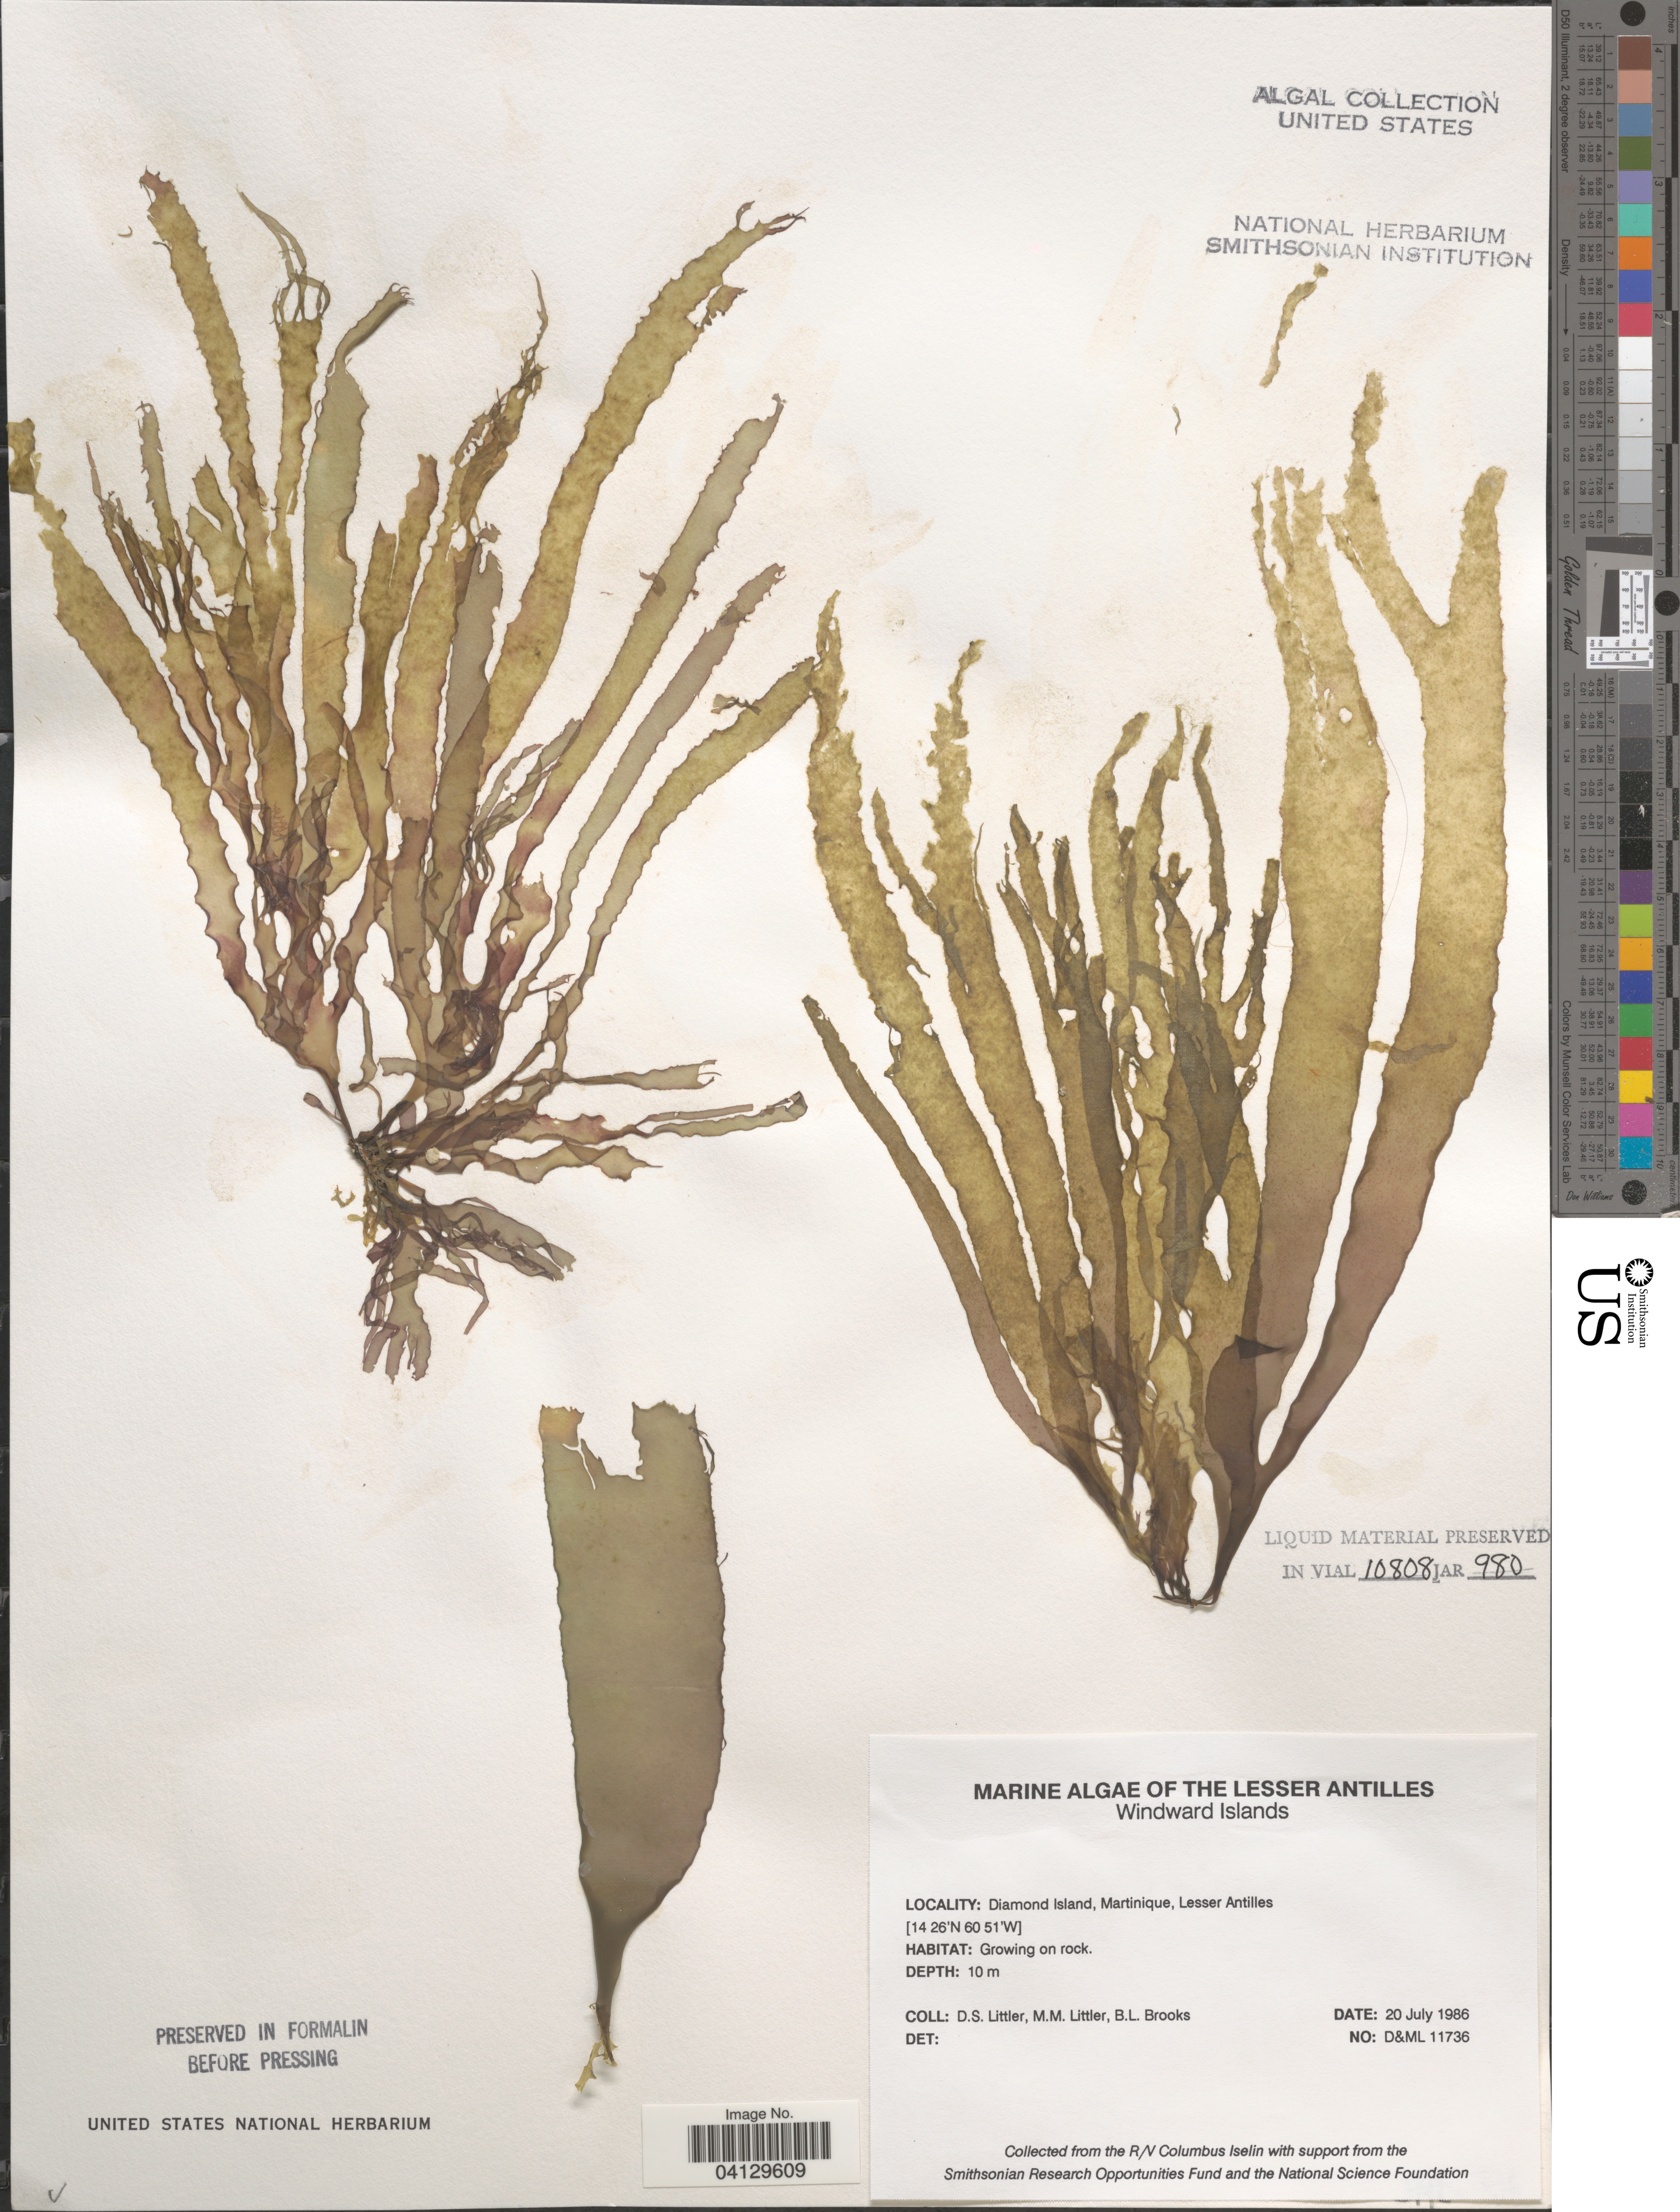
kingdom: Plantae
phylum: Rhodophyta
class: Florideophyceae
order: Corallinales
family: Corallinaceae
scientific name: Crustose Coralline Algae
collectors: D. S. Littler & B. Brooks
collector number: D&ML11736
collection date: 1986-07-20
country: Martinique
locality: The Lesser Antilles. Windward Islands. Diamond Island.